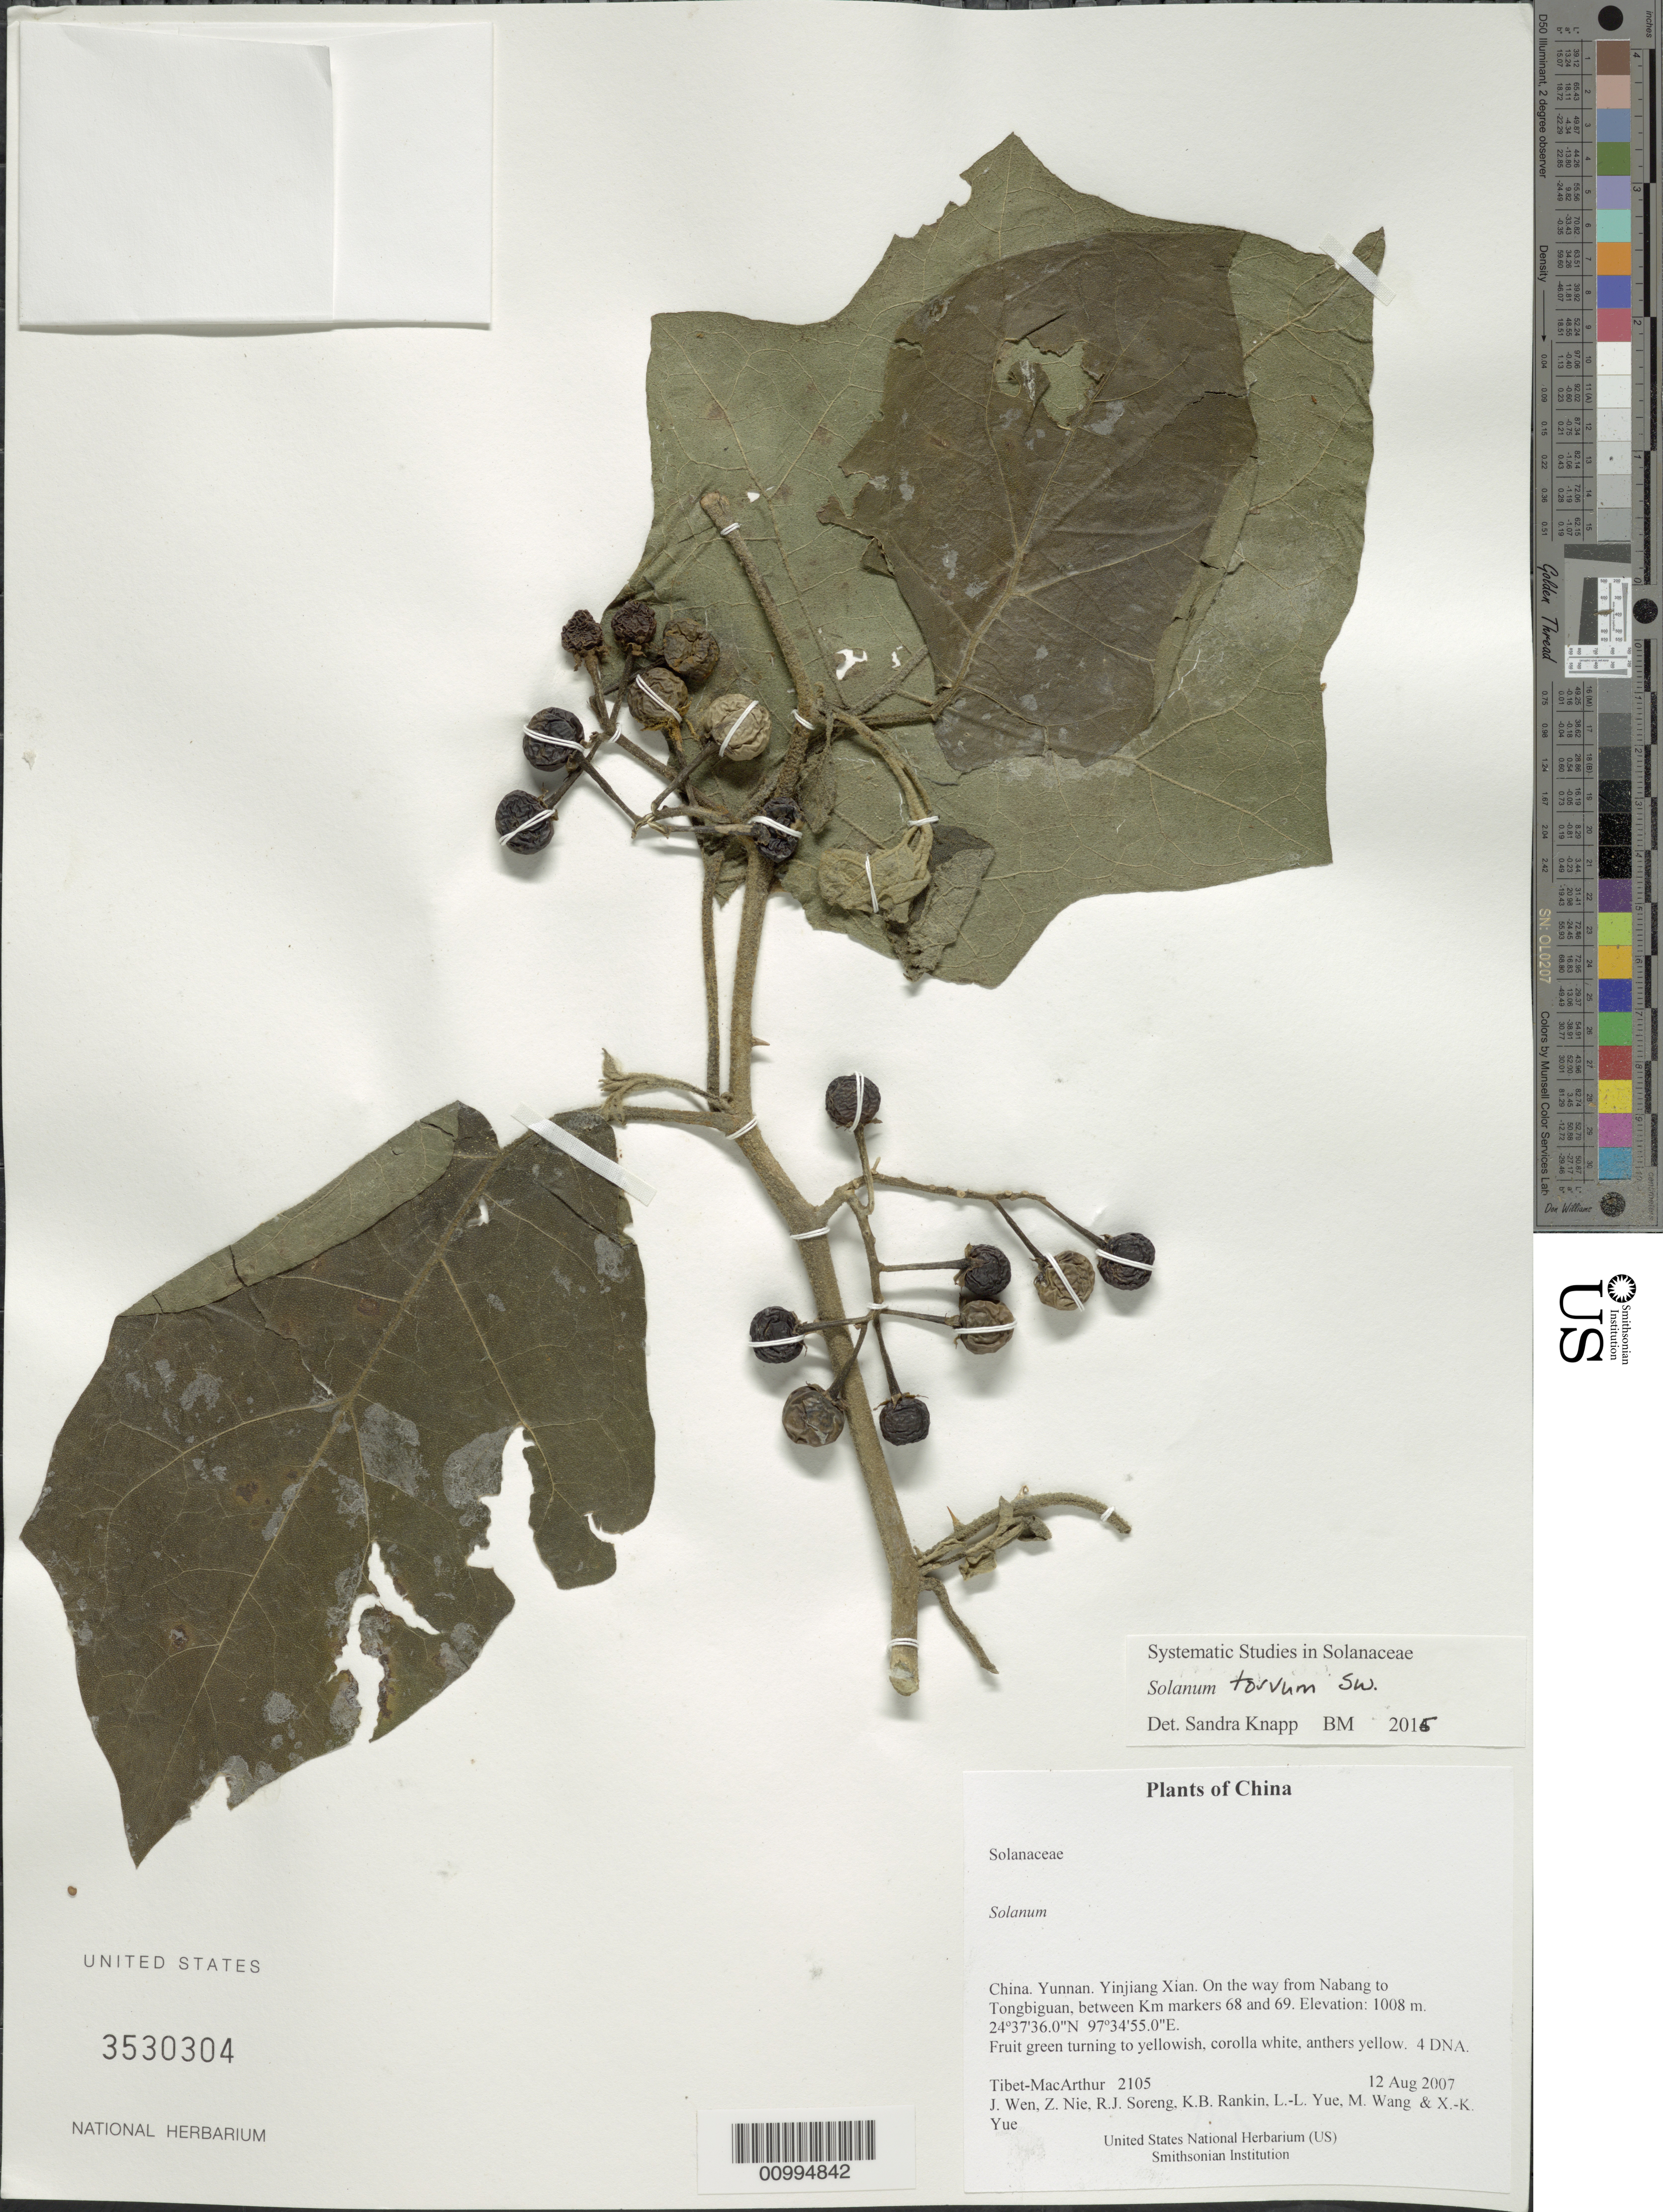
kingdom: Plantae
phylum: Tracheophyta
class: Magnoliopsida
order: Solanales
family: Solanaceae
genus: Solanum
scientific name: Solanum viarum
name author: Dunal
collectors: Tibet-MacArthur, J. Wen, Z. Nie, R. J. Soreng, K. Rankin, L. Yue, M. Wang & X. Yue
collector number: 2105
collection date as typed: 12 Aug 2007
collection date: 2007-08-12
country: China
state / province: Yunnan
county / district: Yinjiang Xian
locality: On the way from Nabang to Tongbiguan, between Km markers 68 and 69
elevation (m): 1008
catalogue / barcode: US 3530304